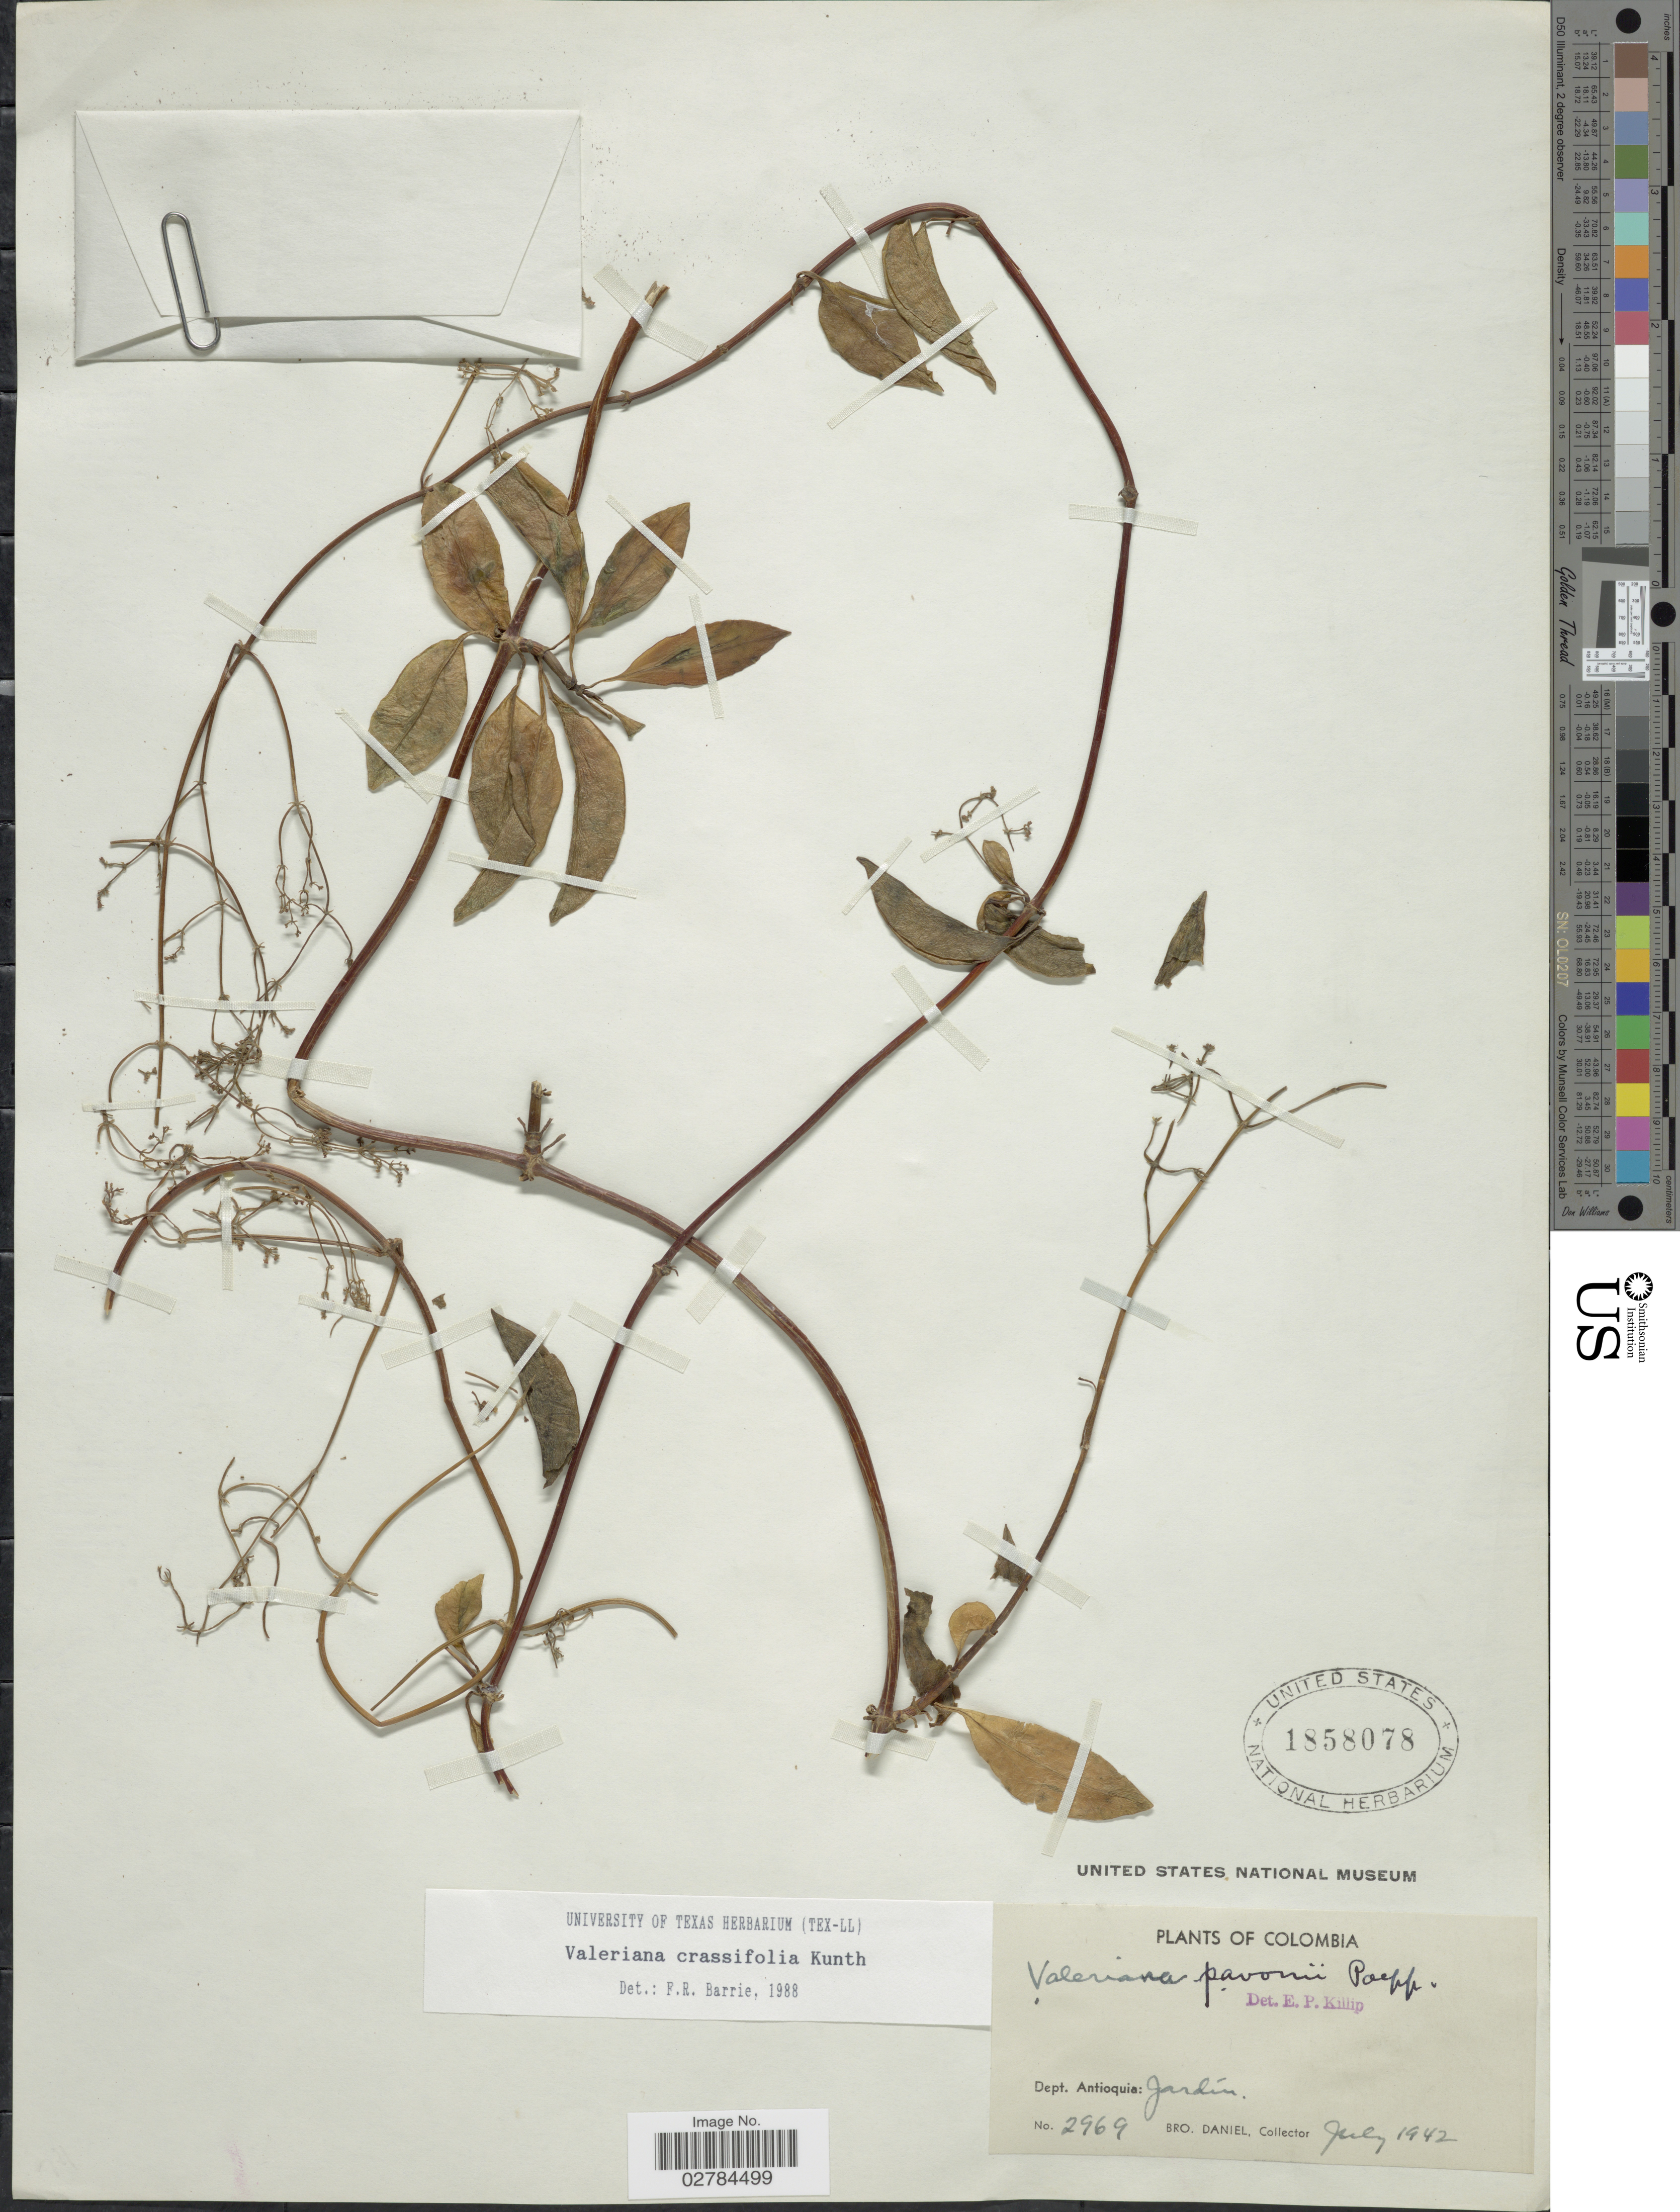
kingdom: Plantae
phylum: Tracheophyta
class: Magnoliopsida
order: Dipsacales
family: Caprifoliaceae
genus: Valeriana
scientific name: Valeriana crassifolia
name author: Kunth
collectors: Bro. Daniel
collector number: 2969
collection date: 1942-07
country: Colombia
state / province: Antioquia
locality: Dept. Antioquia: Jardín.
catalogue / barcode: US 1858078